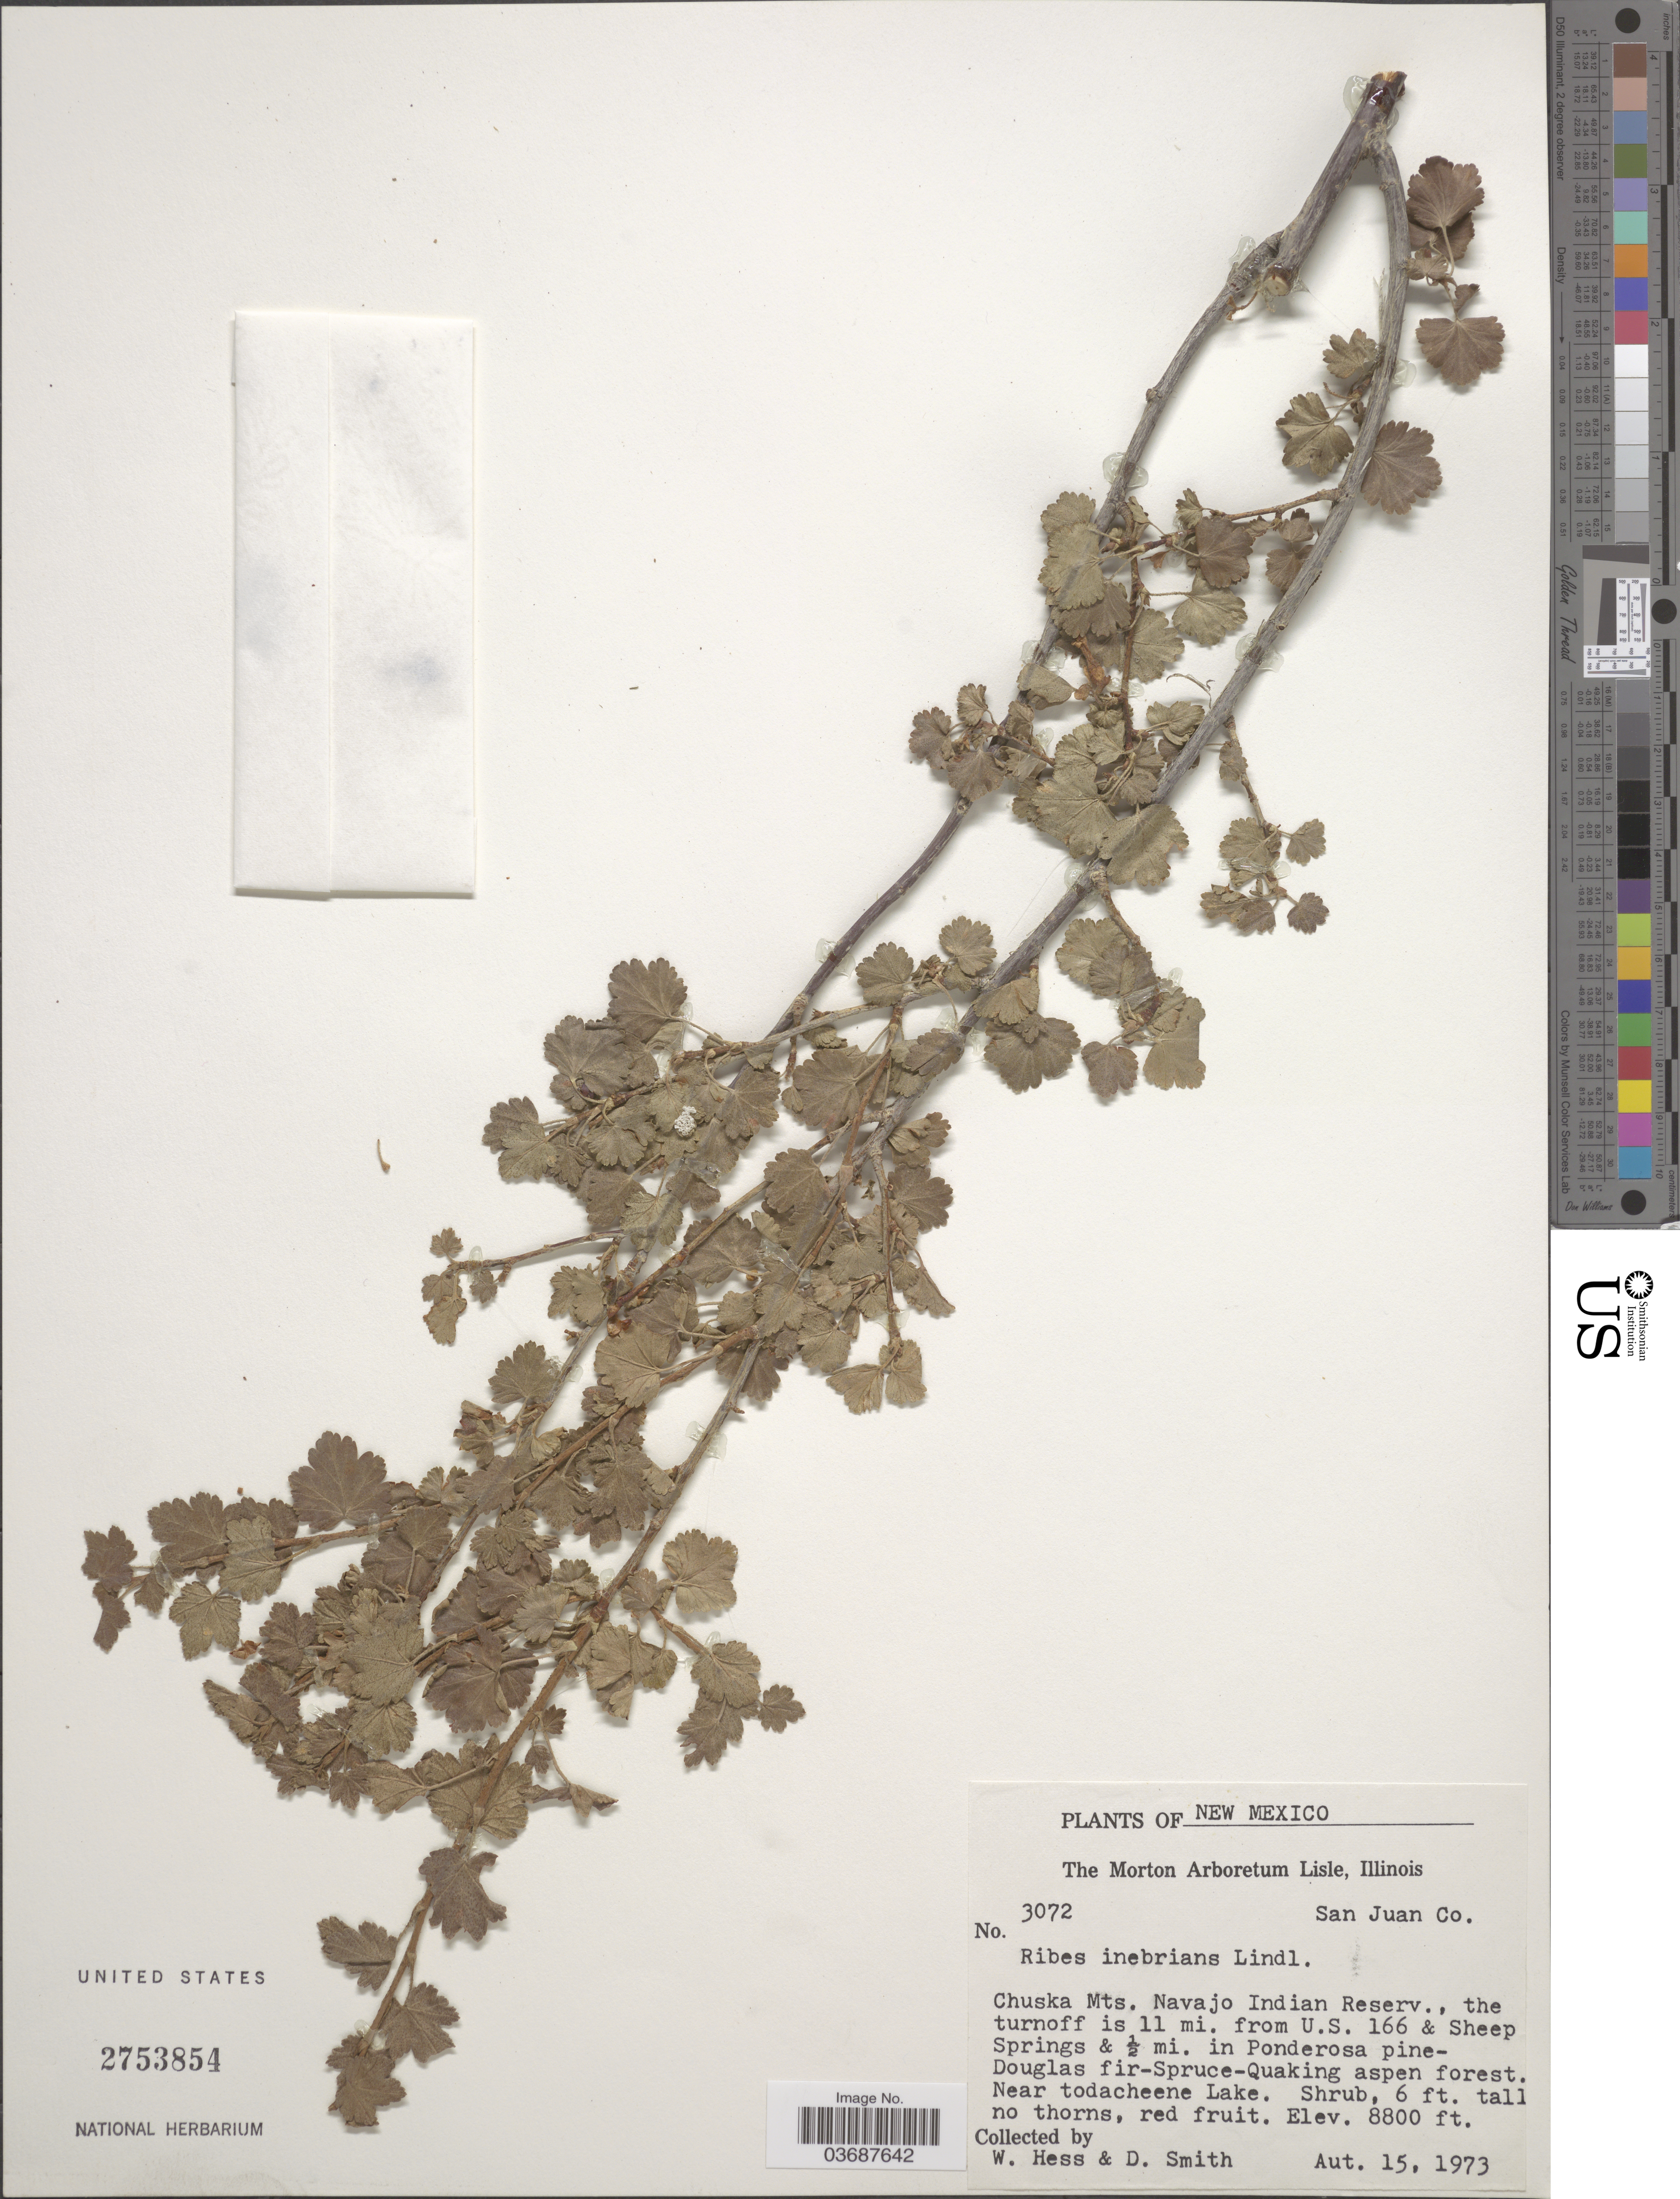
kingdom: Plantae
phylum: Tracheophyta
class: Magnoliopsida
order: Saxifragales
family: Grossulariaceae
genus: Ribes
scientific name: Ribes inebrians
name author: Lindl.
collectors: W. Hess & D. Smith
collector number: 3072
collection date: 1973-08-15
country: United States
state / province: New Mexico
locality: Chuska Mts. Navajo Indian Reserv., the turnoff is 11 mi. from U.S. 166 & Sheep Springs & ½ mi. in Ponderosa pine-Douglas fir-Spruce-Quaking aspen forest. Near todacheene Lake.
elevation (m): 2682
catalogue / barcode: US 2753854